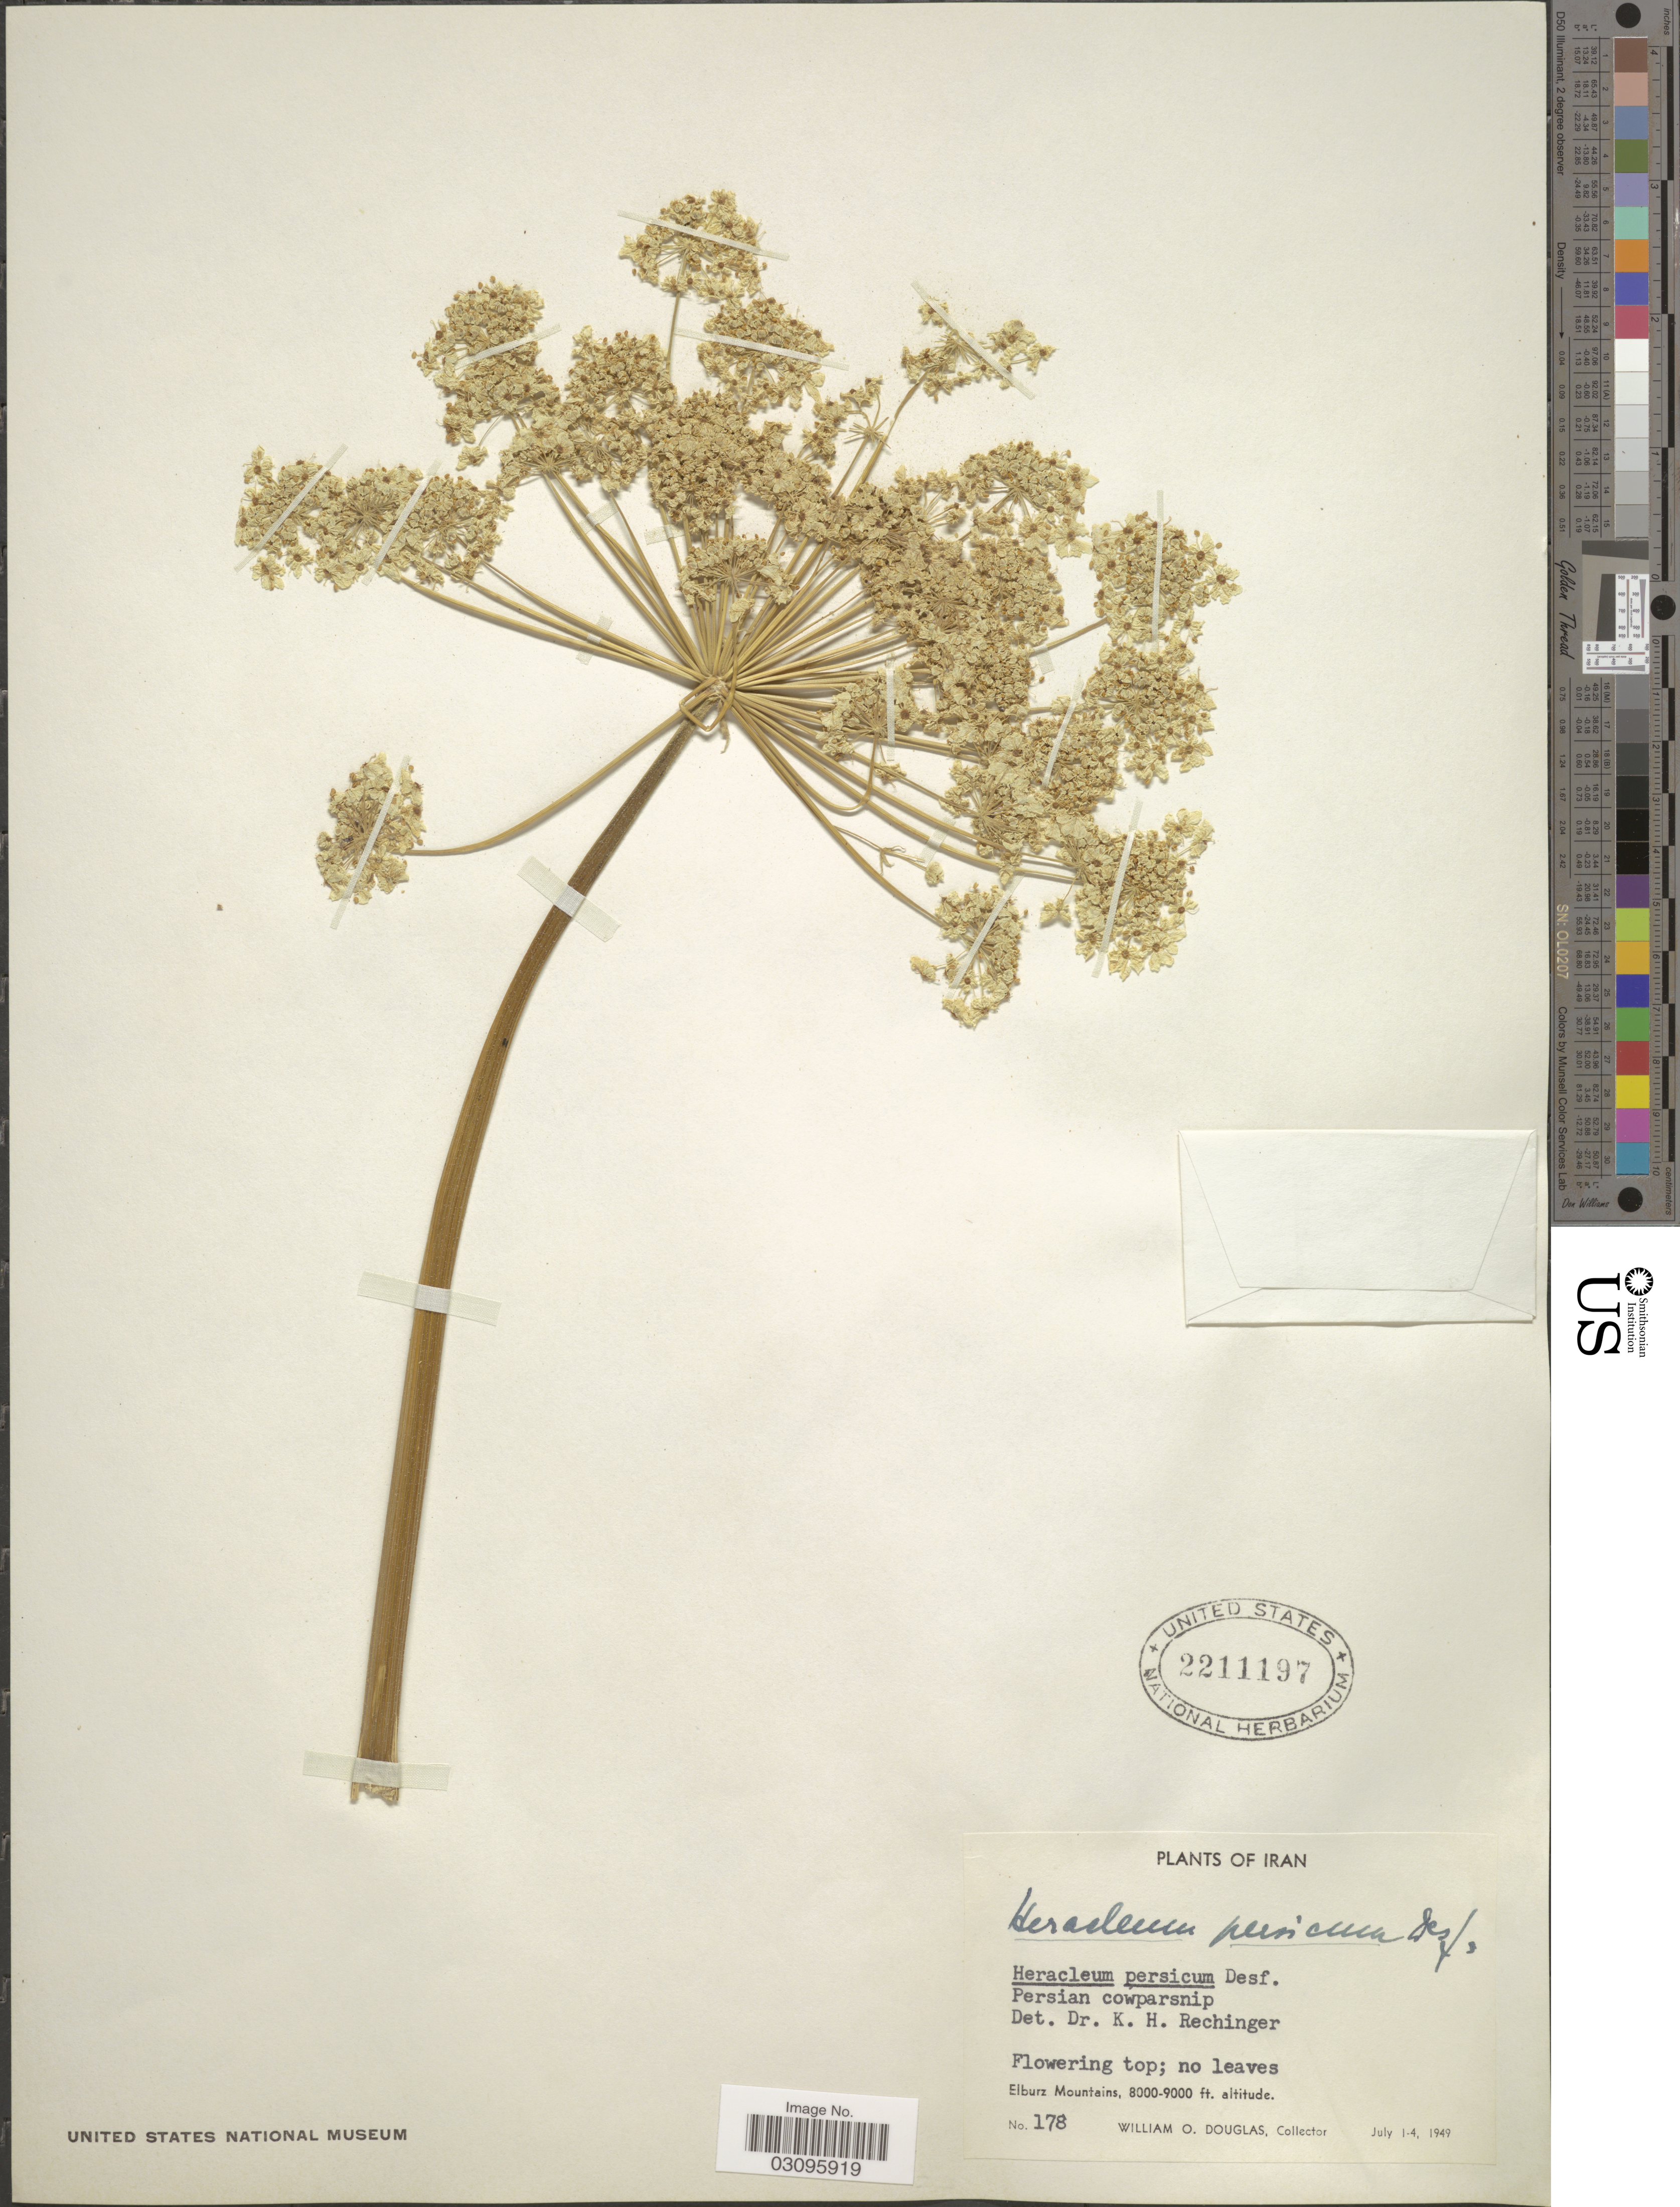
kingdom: Plantae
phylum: Tracheophyta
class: Magnoliopsida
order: Apiales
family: Apiaceae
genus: Heracleum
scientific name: Heracleum persicum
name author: Desf. ex Fische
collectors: W. Douglas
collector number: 178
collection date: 1949-07-01/1949-07-04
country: Iran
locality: Elburz Mountains.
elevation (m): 2438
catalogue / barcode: US 2211197